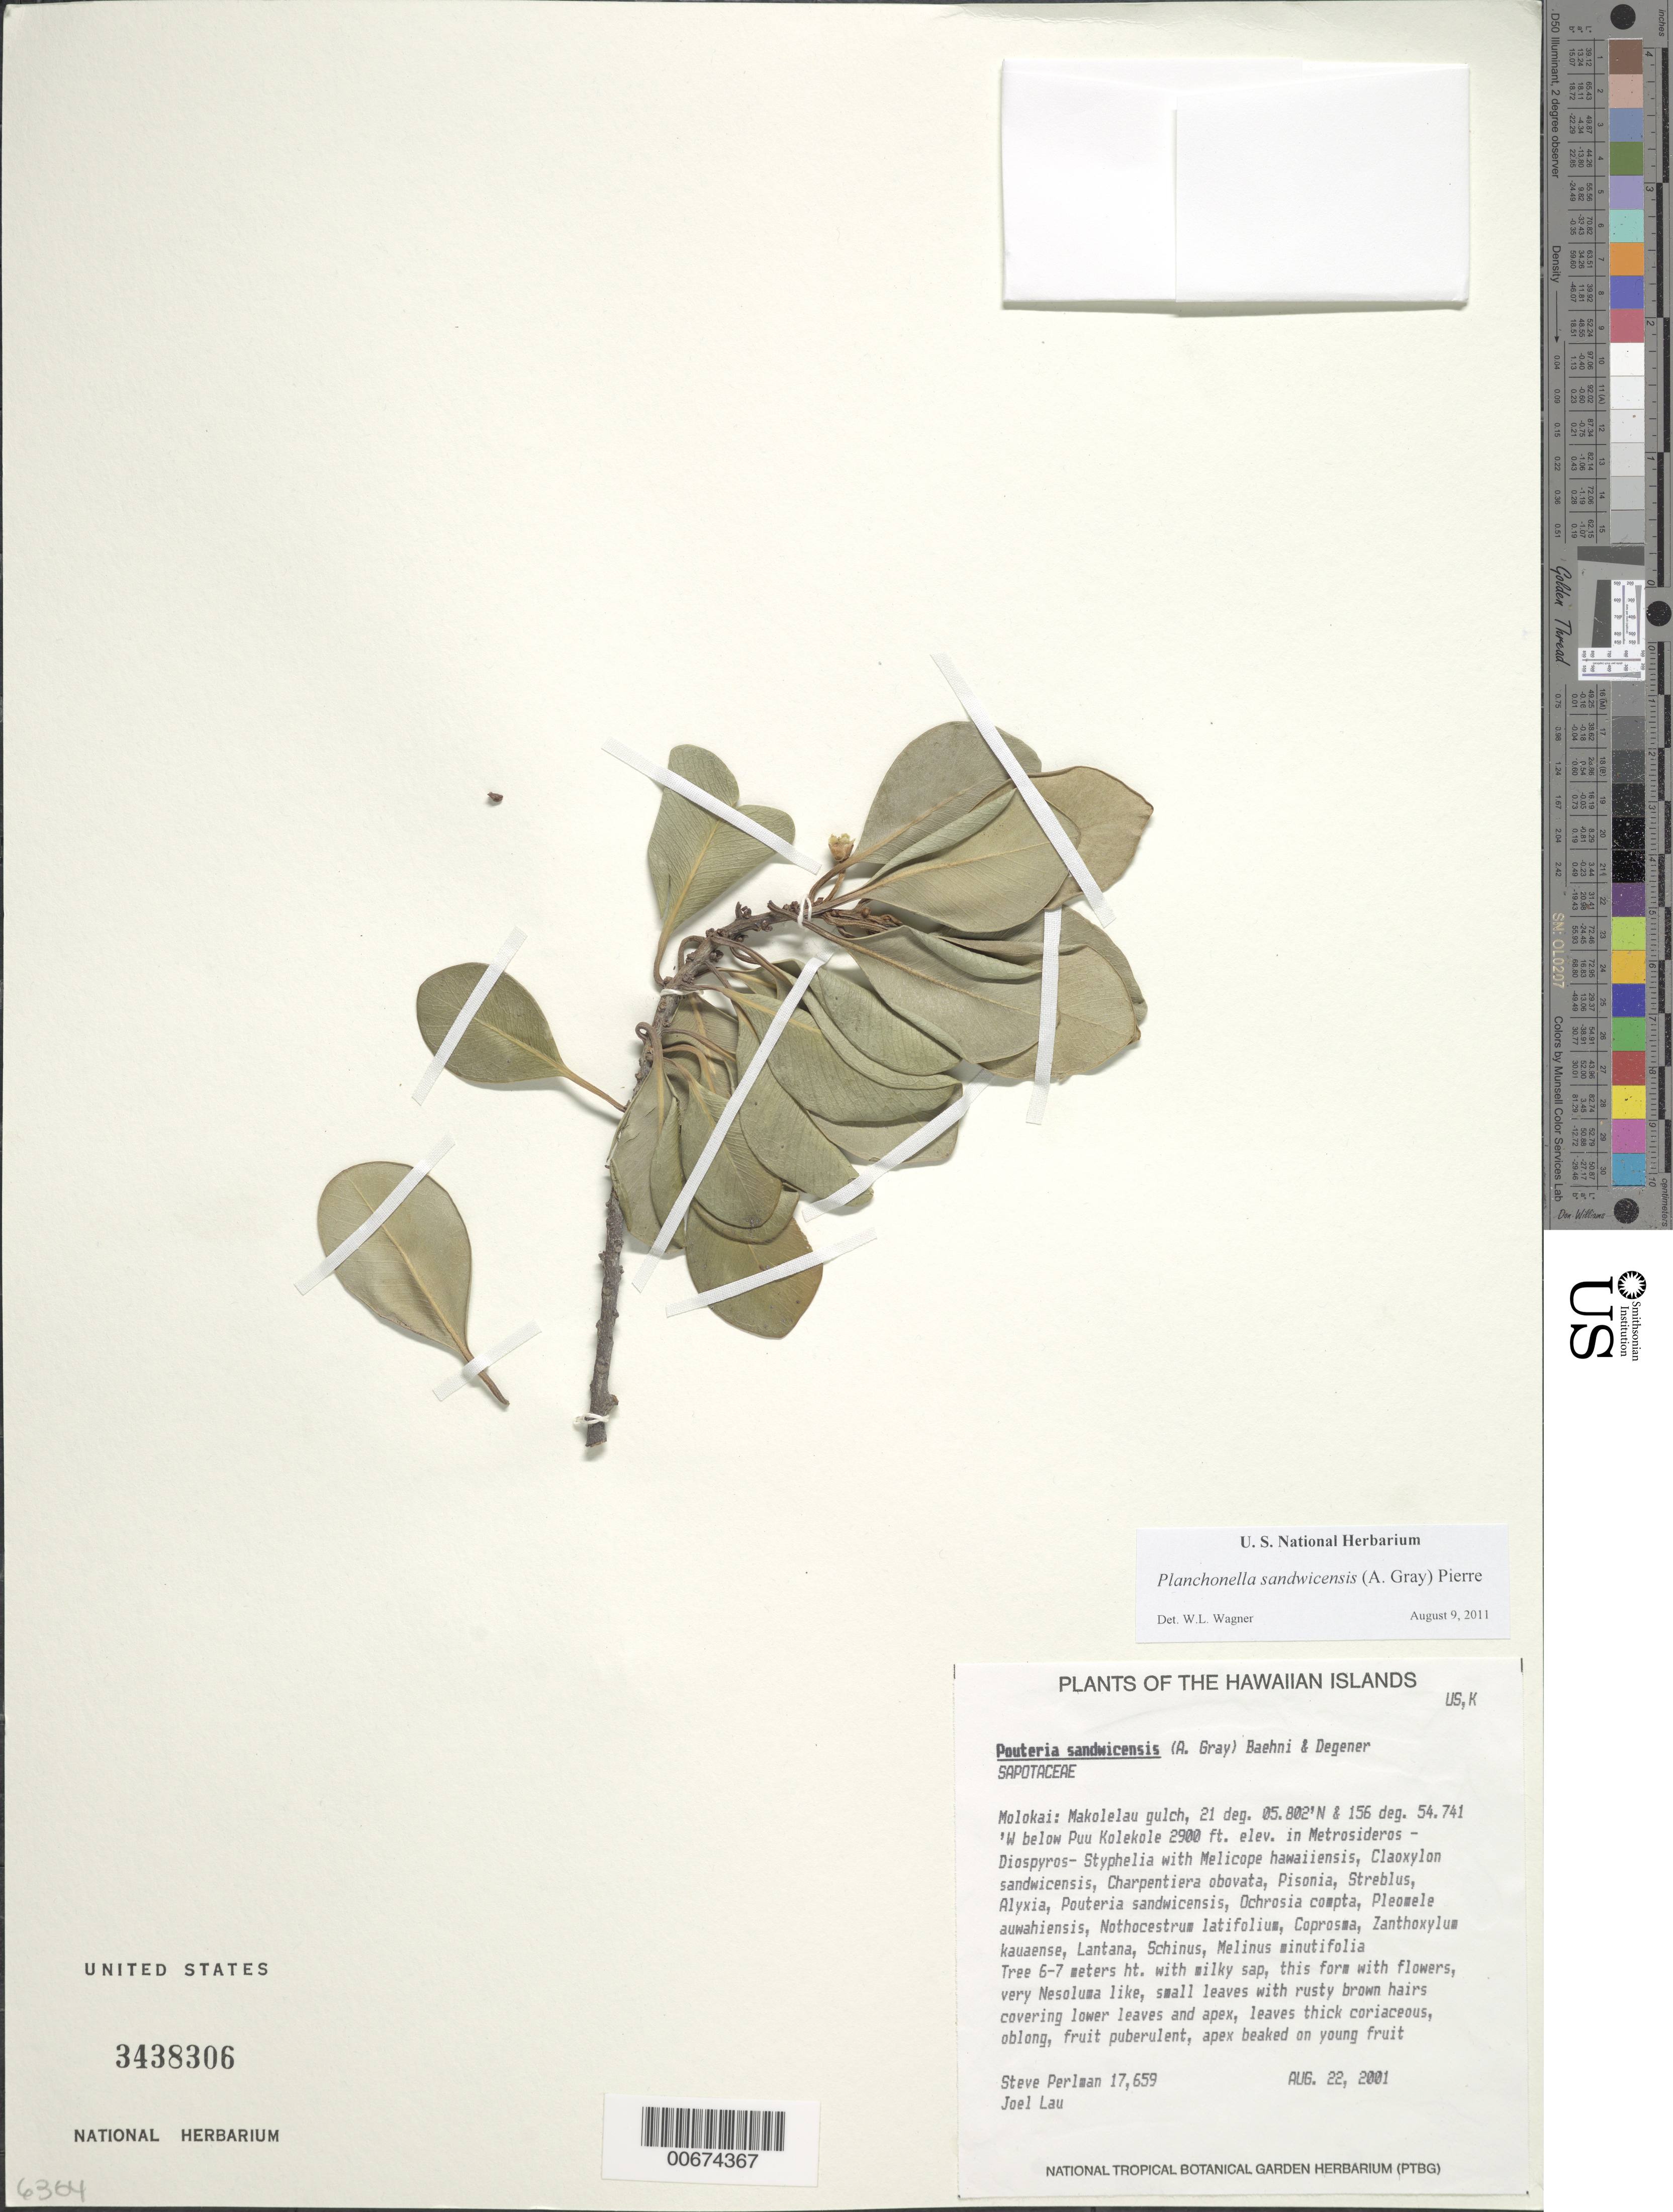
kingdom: Plantae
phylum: Tracheophyta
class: Magnoliopsida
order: Ericales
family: Sapotaceae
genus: Planchonella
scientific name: Planchonella spathulata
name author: (Hillebr.) Pierre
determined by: Havran, J. C.; et al.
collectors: S. P. Perlman & J. Lau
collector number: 17659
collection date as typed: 22 Aug 2001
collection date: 2001-08-22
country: United States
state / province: Hawaii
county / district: Maui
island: Moloka'i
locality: Makolelau gulch below Puu Kolekole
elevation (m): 883.9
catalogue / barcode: US 3438306